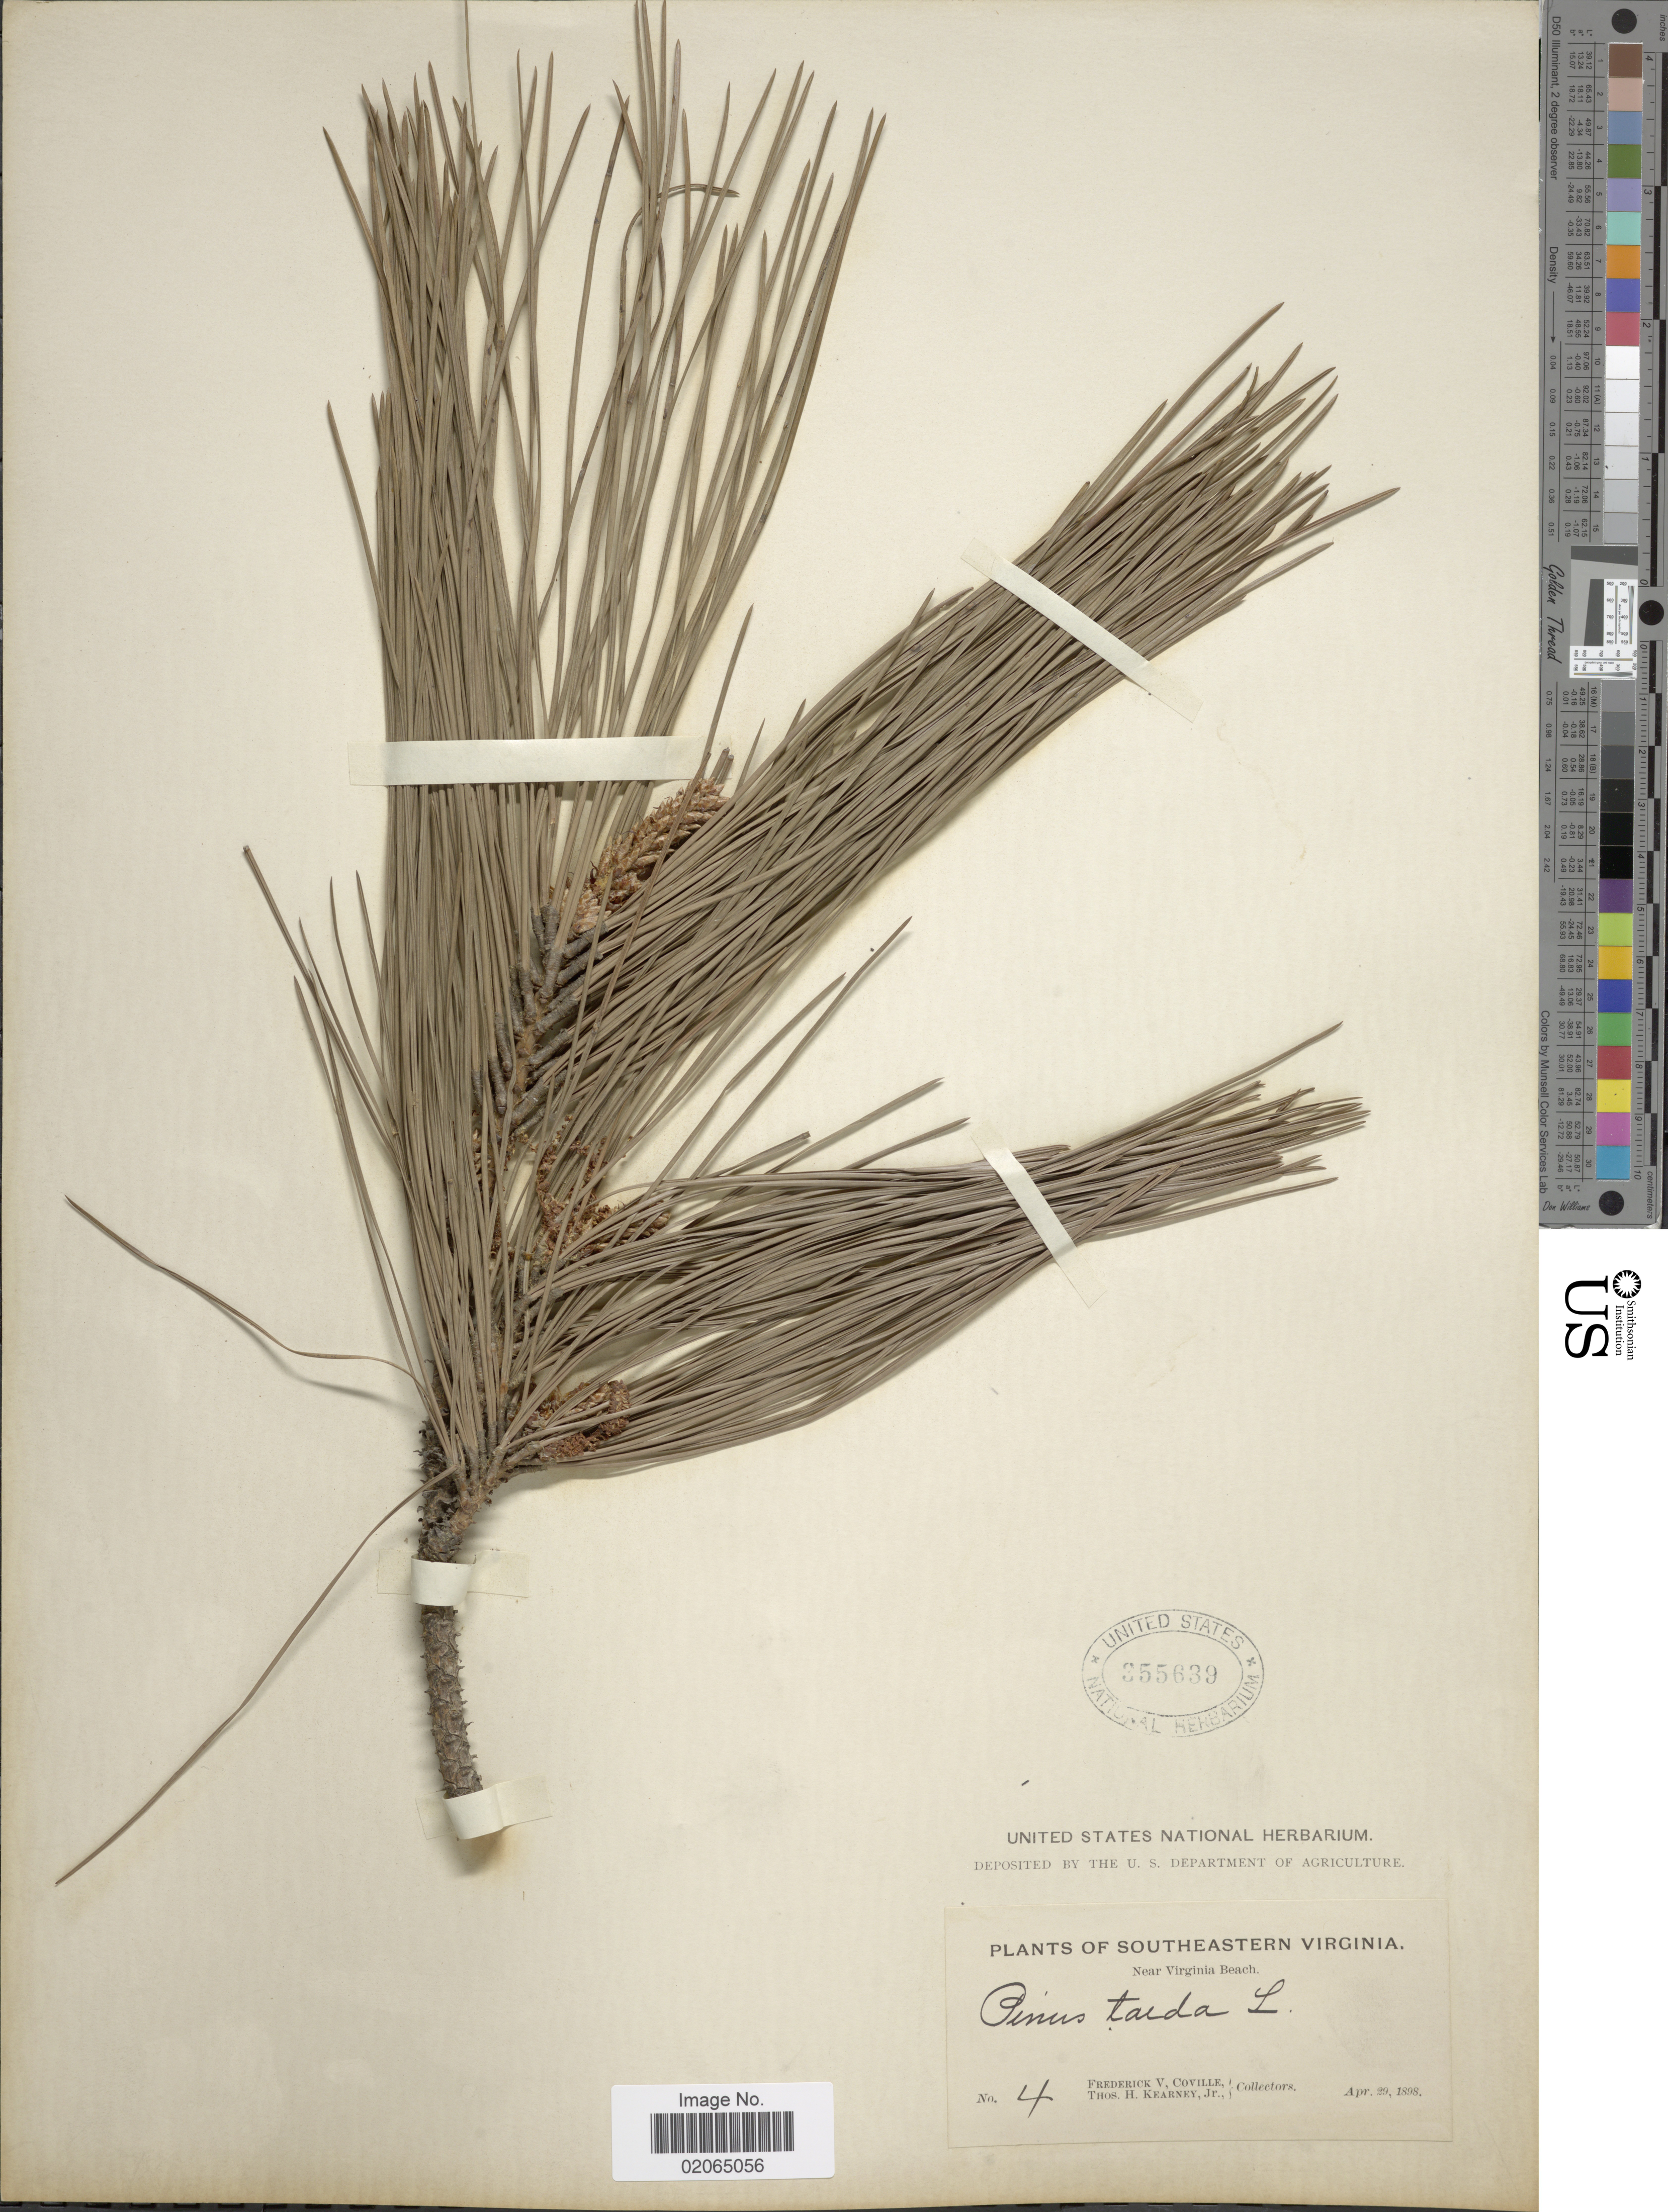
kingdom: Plantae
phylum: Tracheophyta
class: Pinopsida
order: Pinales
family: Pinaceae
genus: Pinus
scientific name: Pinus taeda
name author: L.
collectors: F. V. Coville & T. H. Kearney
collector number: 4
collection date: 1898-04-29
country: United States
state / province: Virginia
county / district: City of Virginia Beach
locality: Southeastern Virginia, Near Virginia Beach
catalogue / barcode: US 355639